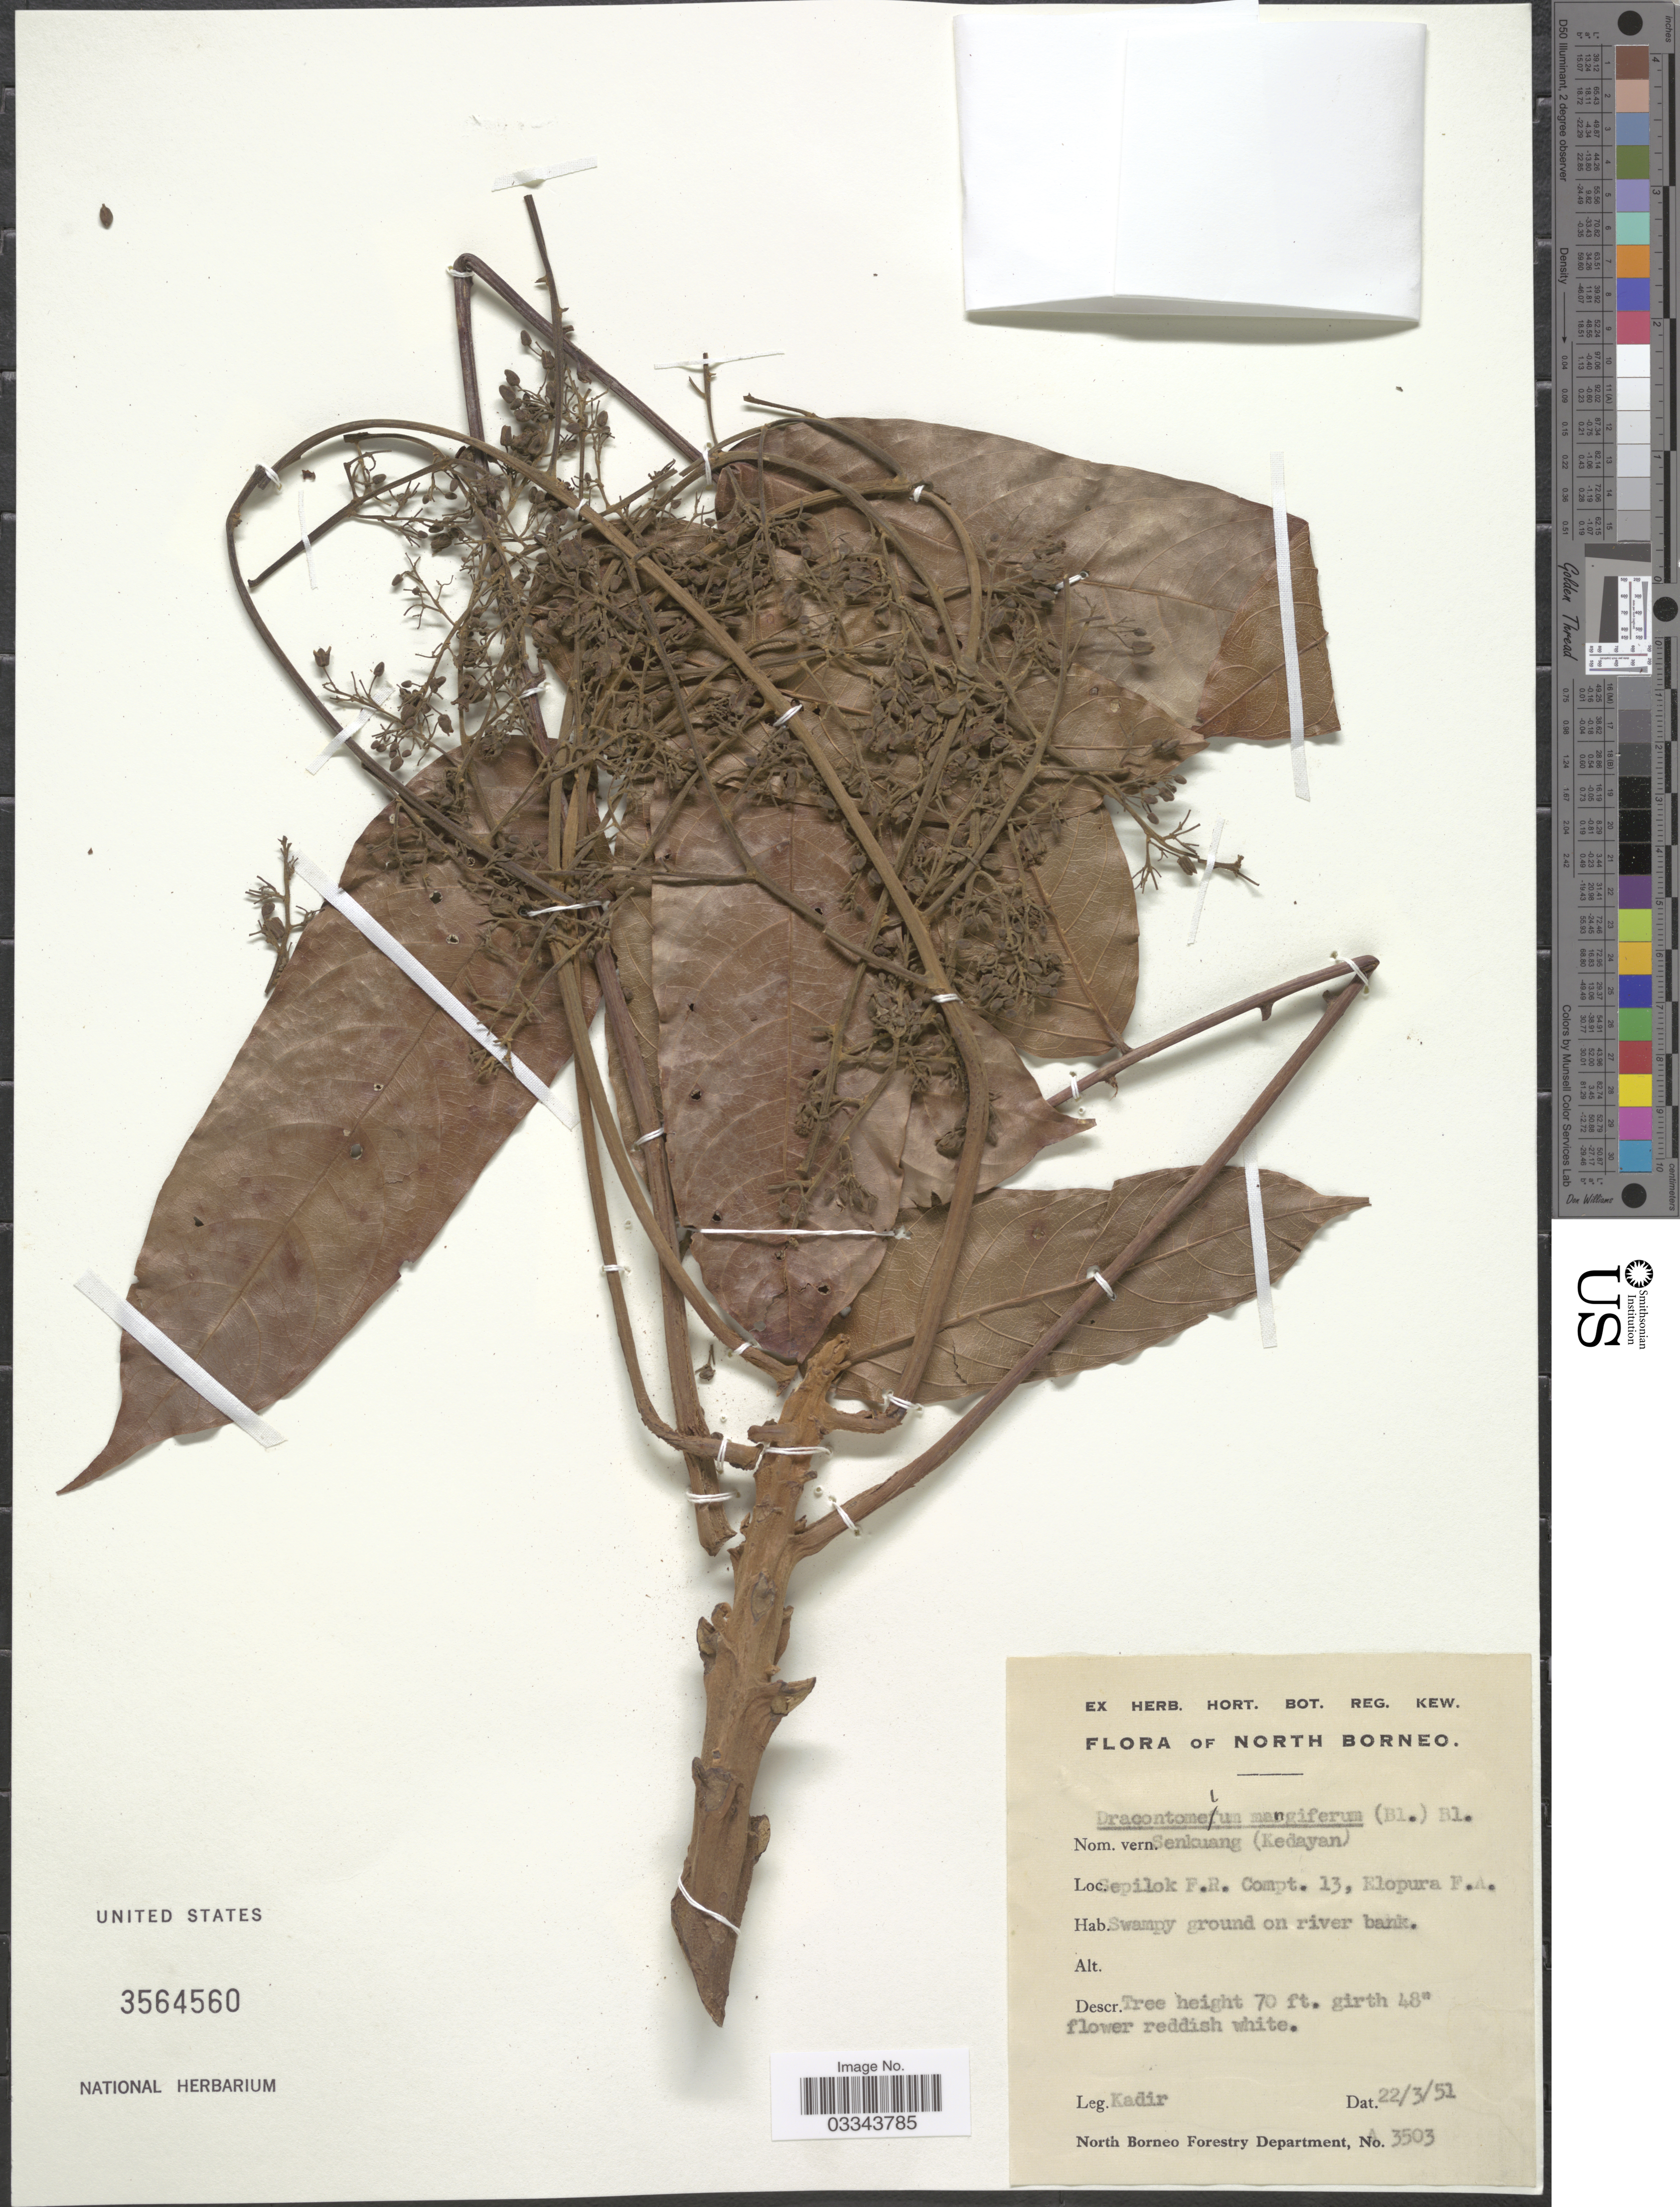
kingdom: Plantae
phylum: Tracheophyta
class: Magnoliopsida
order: Sapindales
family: Anacardiaceae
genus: Dracontomelon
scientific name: Dracontomelon dao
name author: (Blanco) Merr. & Rolfe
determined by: Mitchell, John D.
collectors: -. Kadir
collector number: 3503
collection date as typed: Transcribed d/m/y: 22/3/51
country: Malaysia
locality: North Borneo. Sepilok F.R. Compt. 13, Klopura F.A.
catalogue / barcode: US 3564560